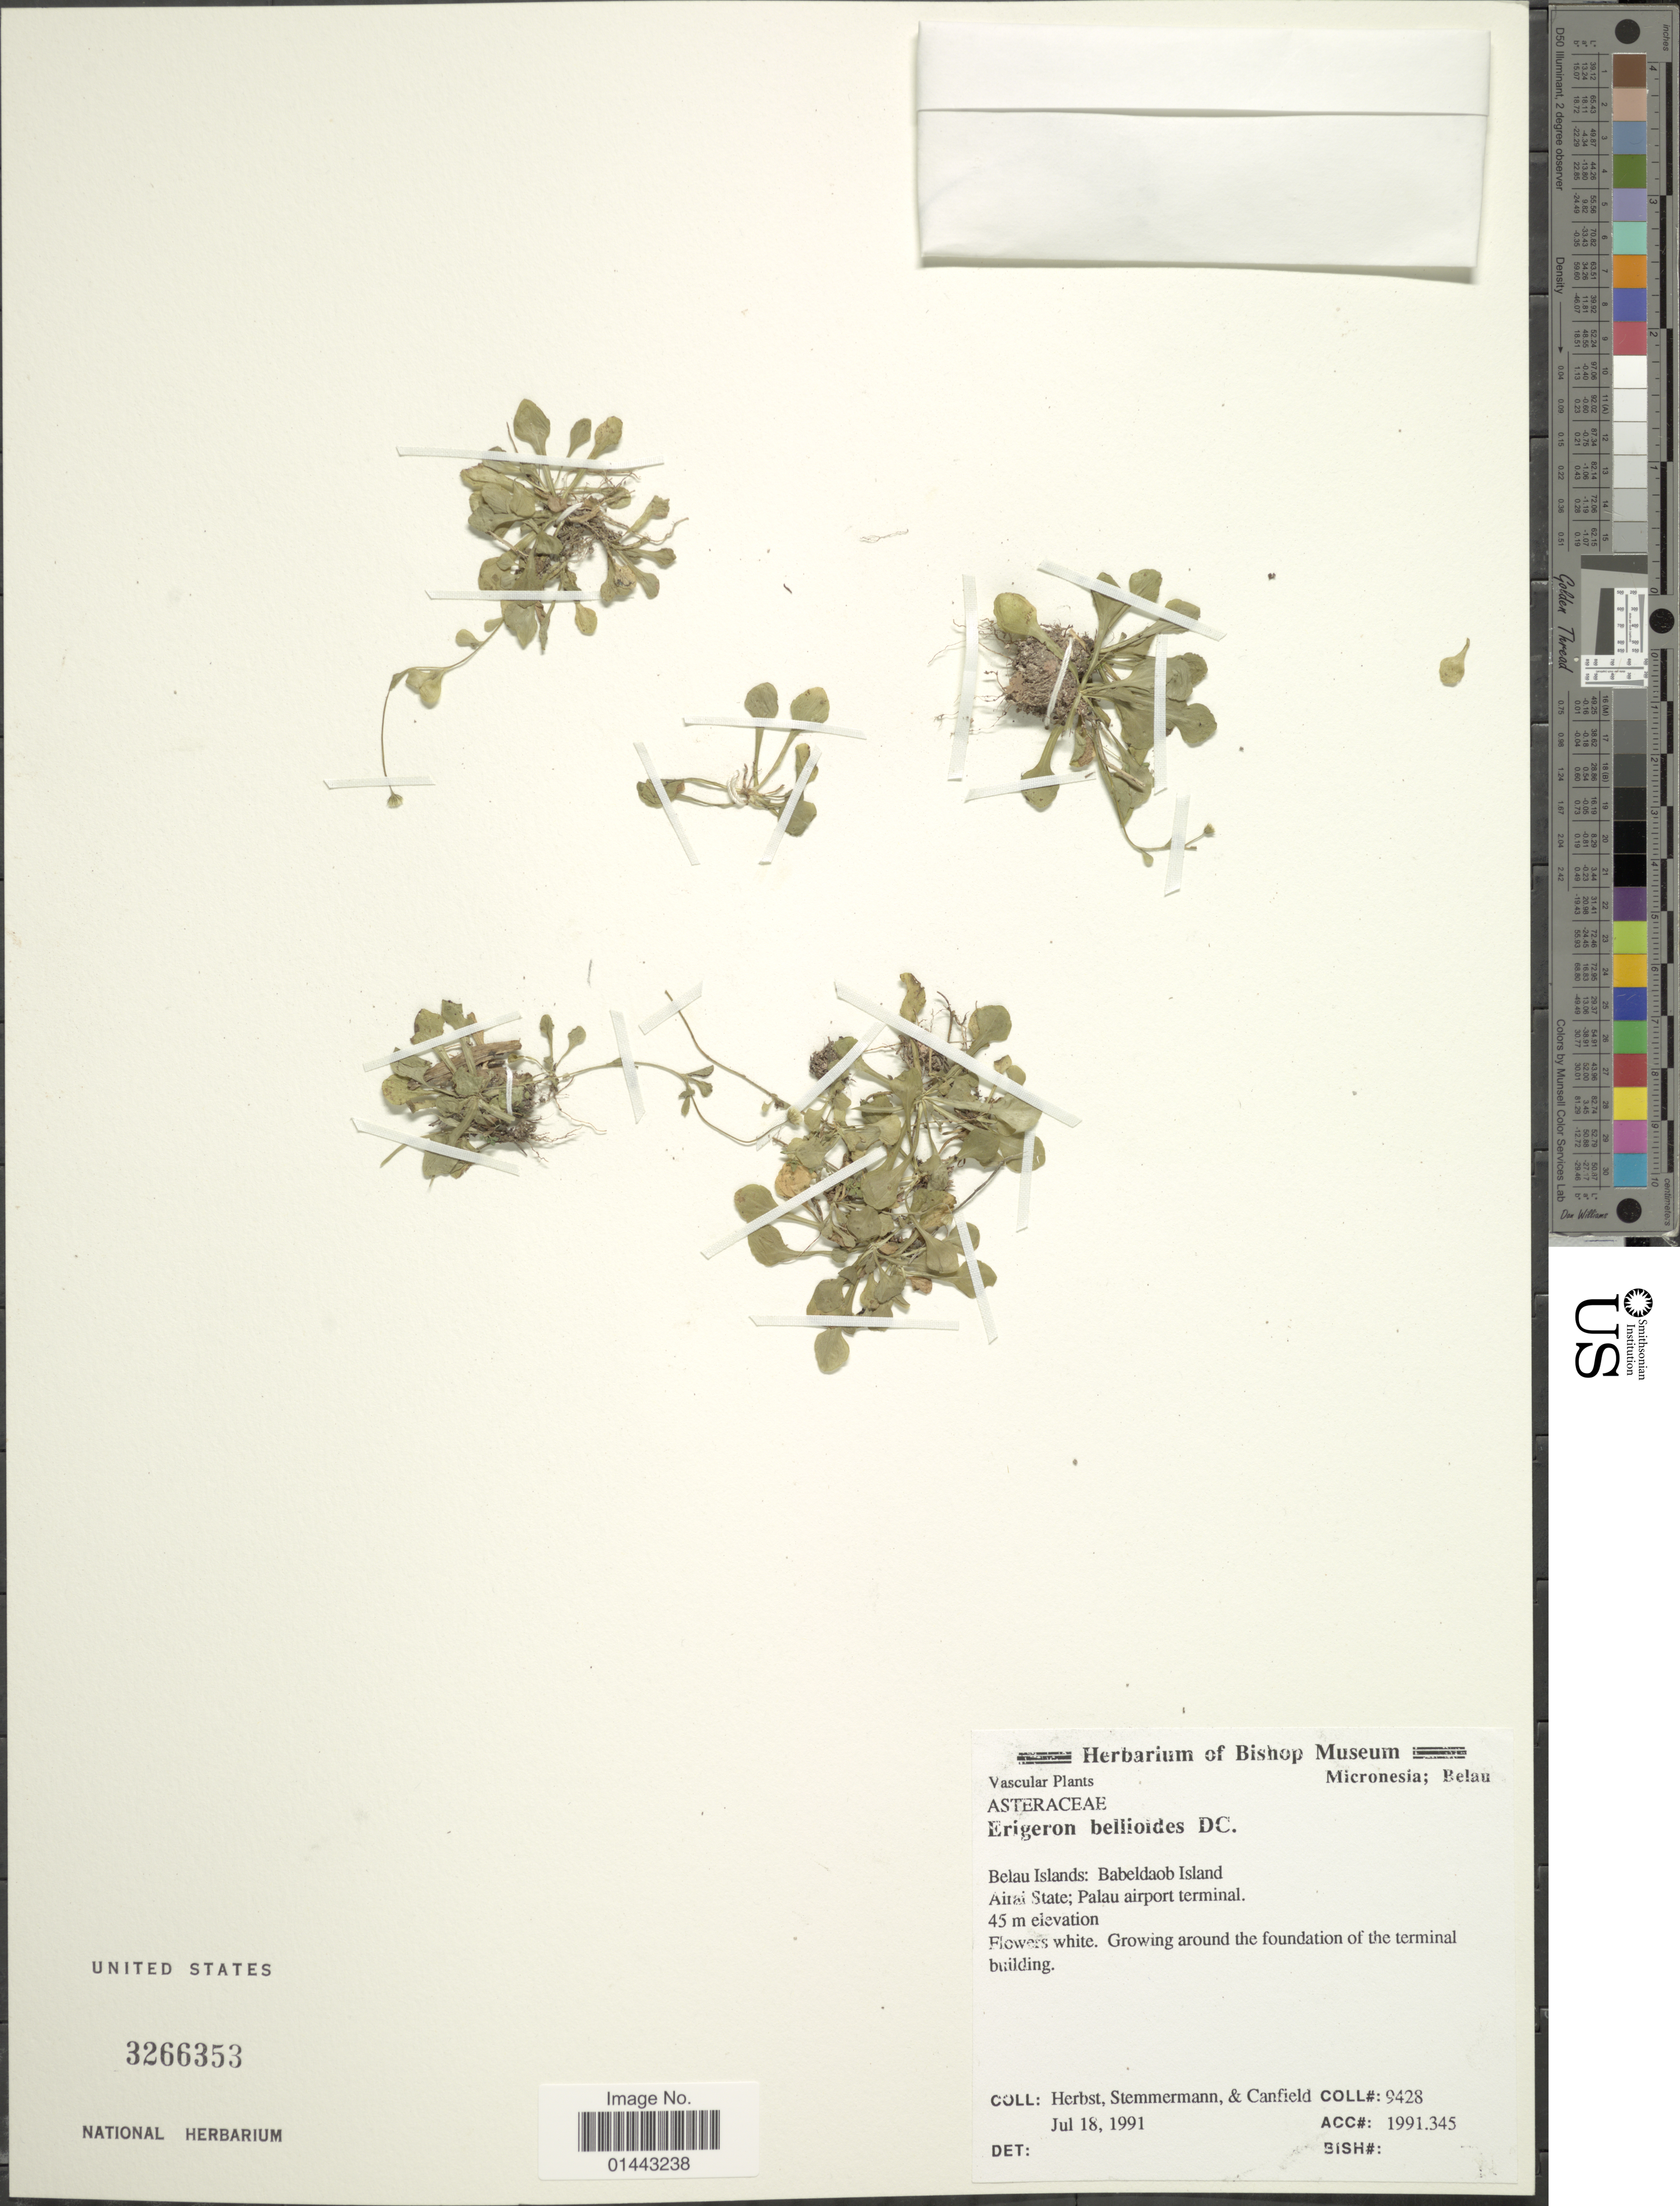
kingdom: Plantae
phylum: Tracheophyta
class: Magnoliopsida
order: Asterales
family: Asteraceae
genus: Erigeron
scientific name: Erigeron bellioides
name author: DC.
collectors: -. Herbst, -. Stemmermann & -. Canfield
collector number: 9428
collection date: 1991-07-18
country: Palau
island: Babeldaob [Babelthuap]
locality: Babeldaob Island, Aitai State; Palau airport termina, around the foundation of the terminal building.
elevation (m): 45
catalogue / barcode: US 3266353